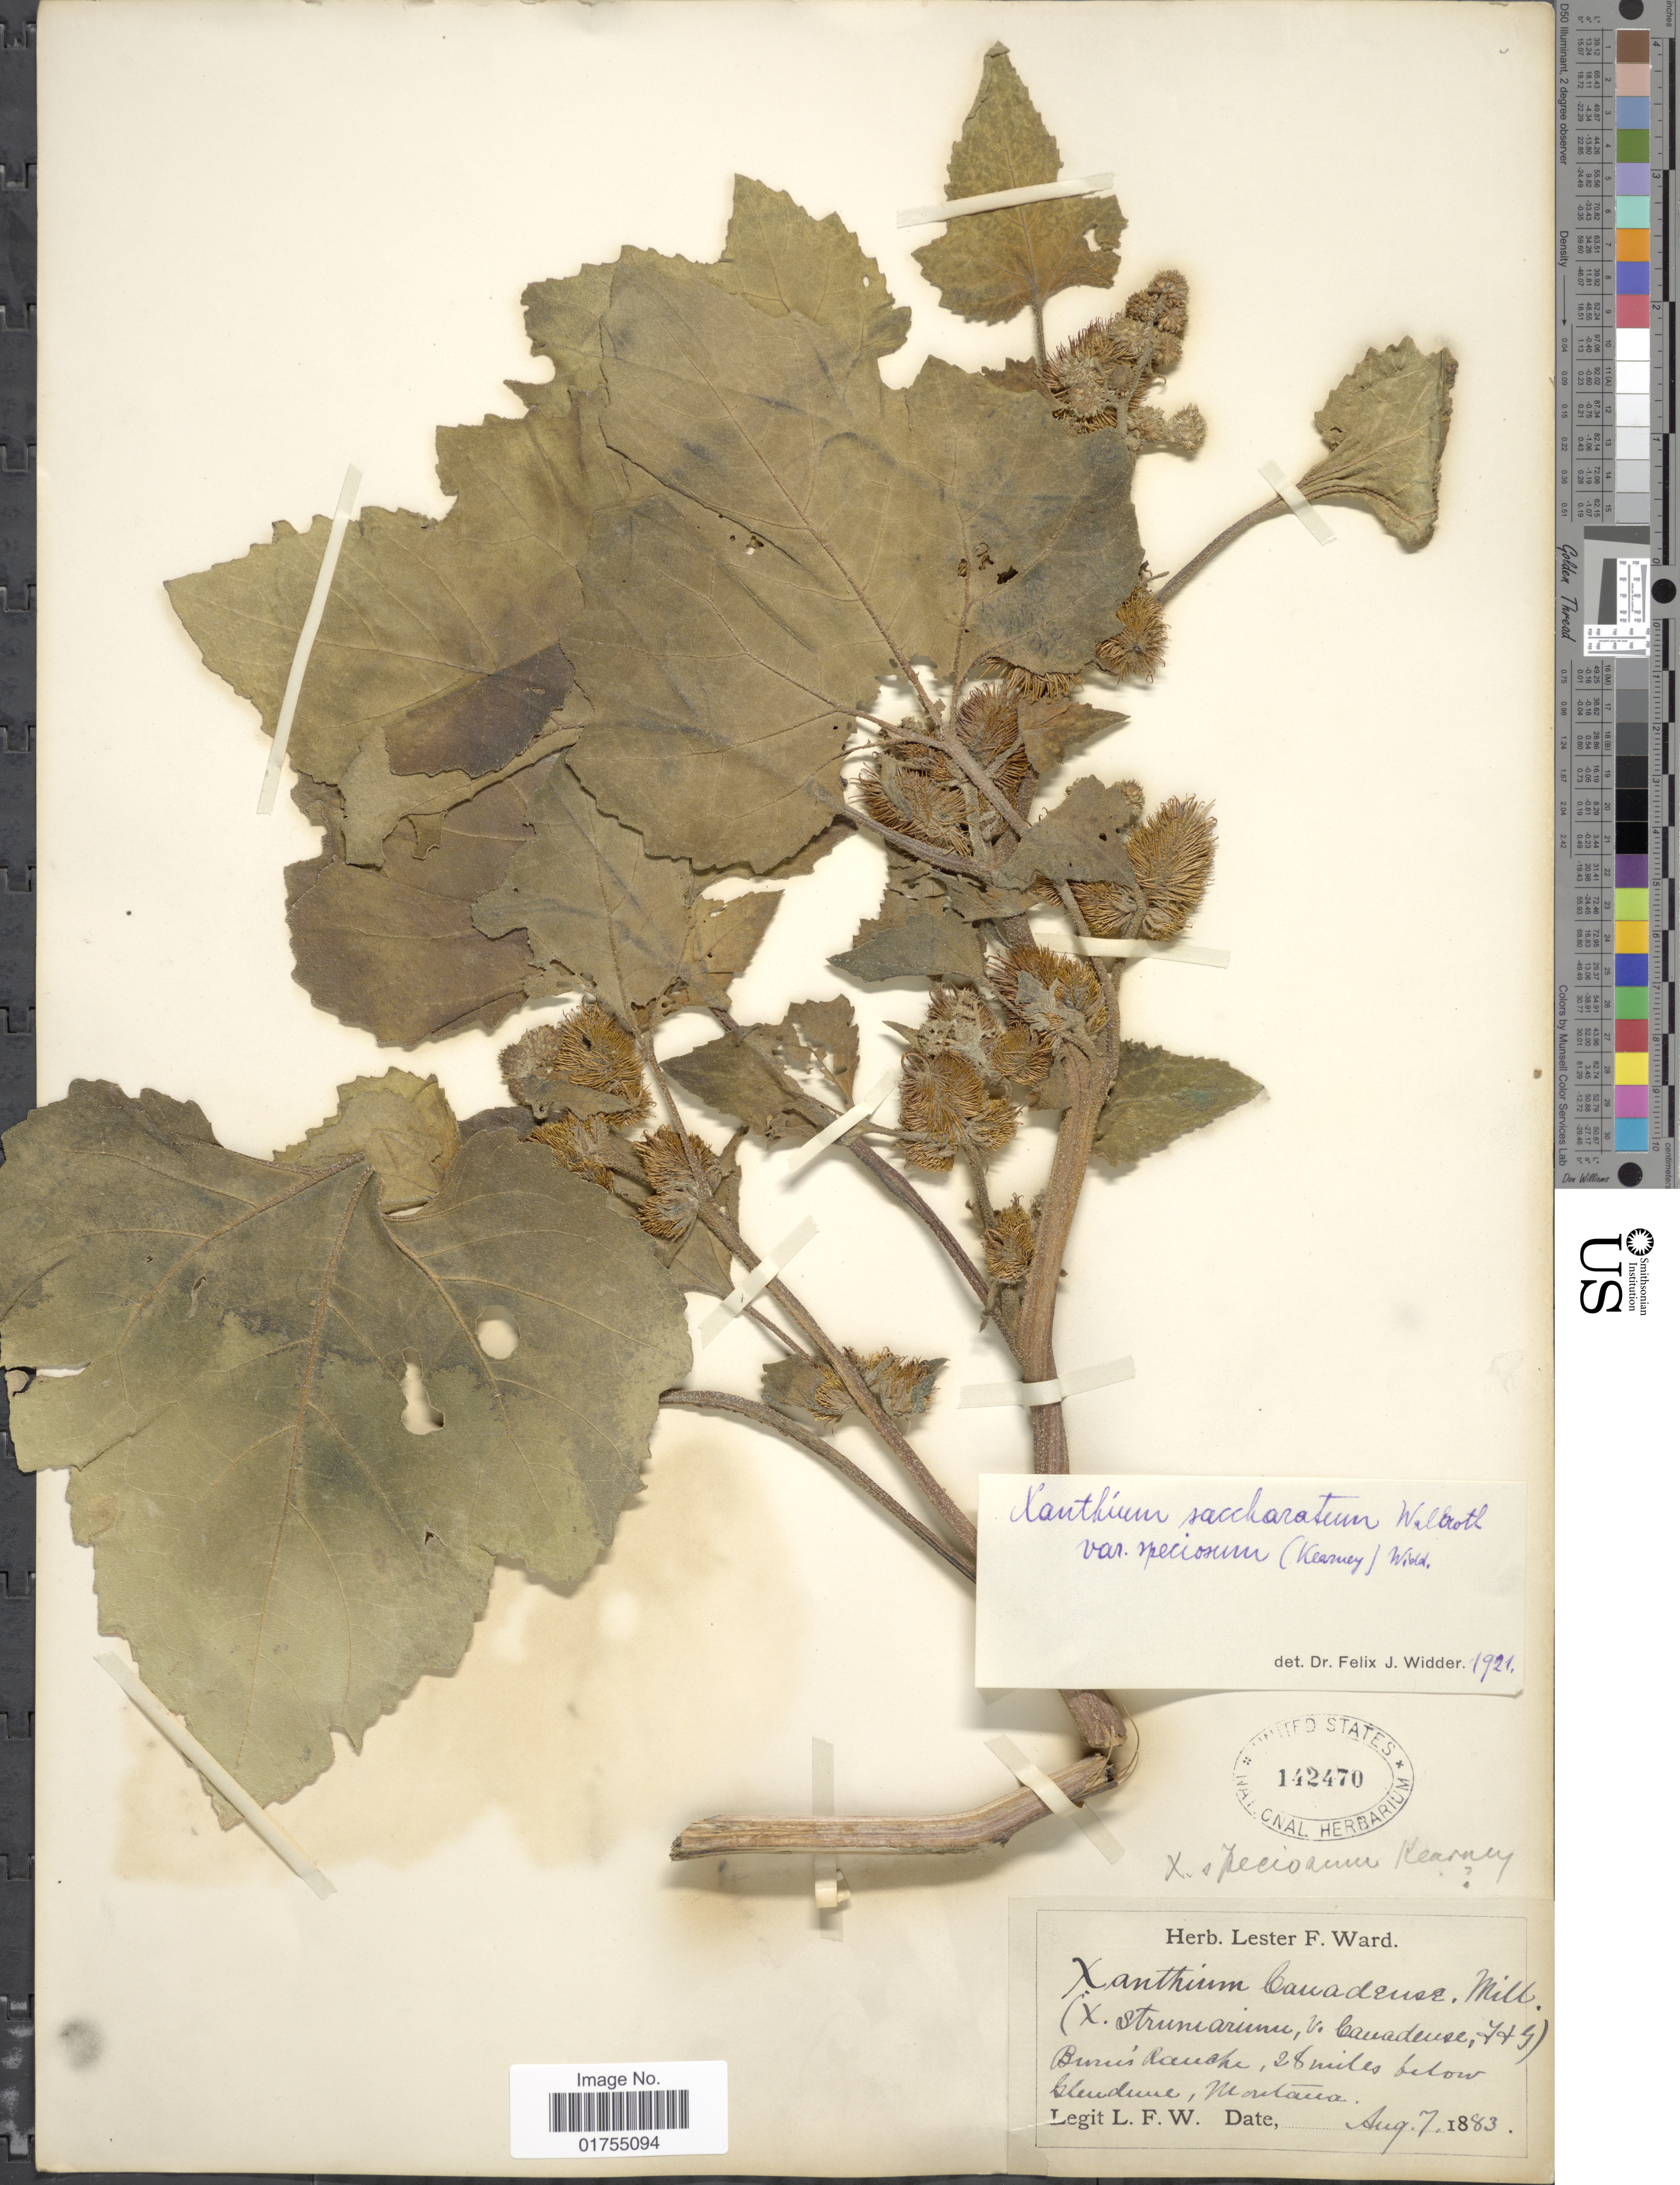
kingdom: Plantae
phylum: Tracheophyta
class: Magnoliopsida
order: Asterales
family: Asteraceae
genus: Xanthium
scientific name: Xanthium speciosum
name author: Kearney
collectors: L. F. Ward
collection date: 1883-08-07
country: United States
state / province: Montana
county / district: Dawson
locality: Burn's Ranch, 28 miles below Glendive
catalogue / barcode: US 142470